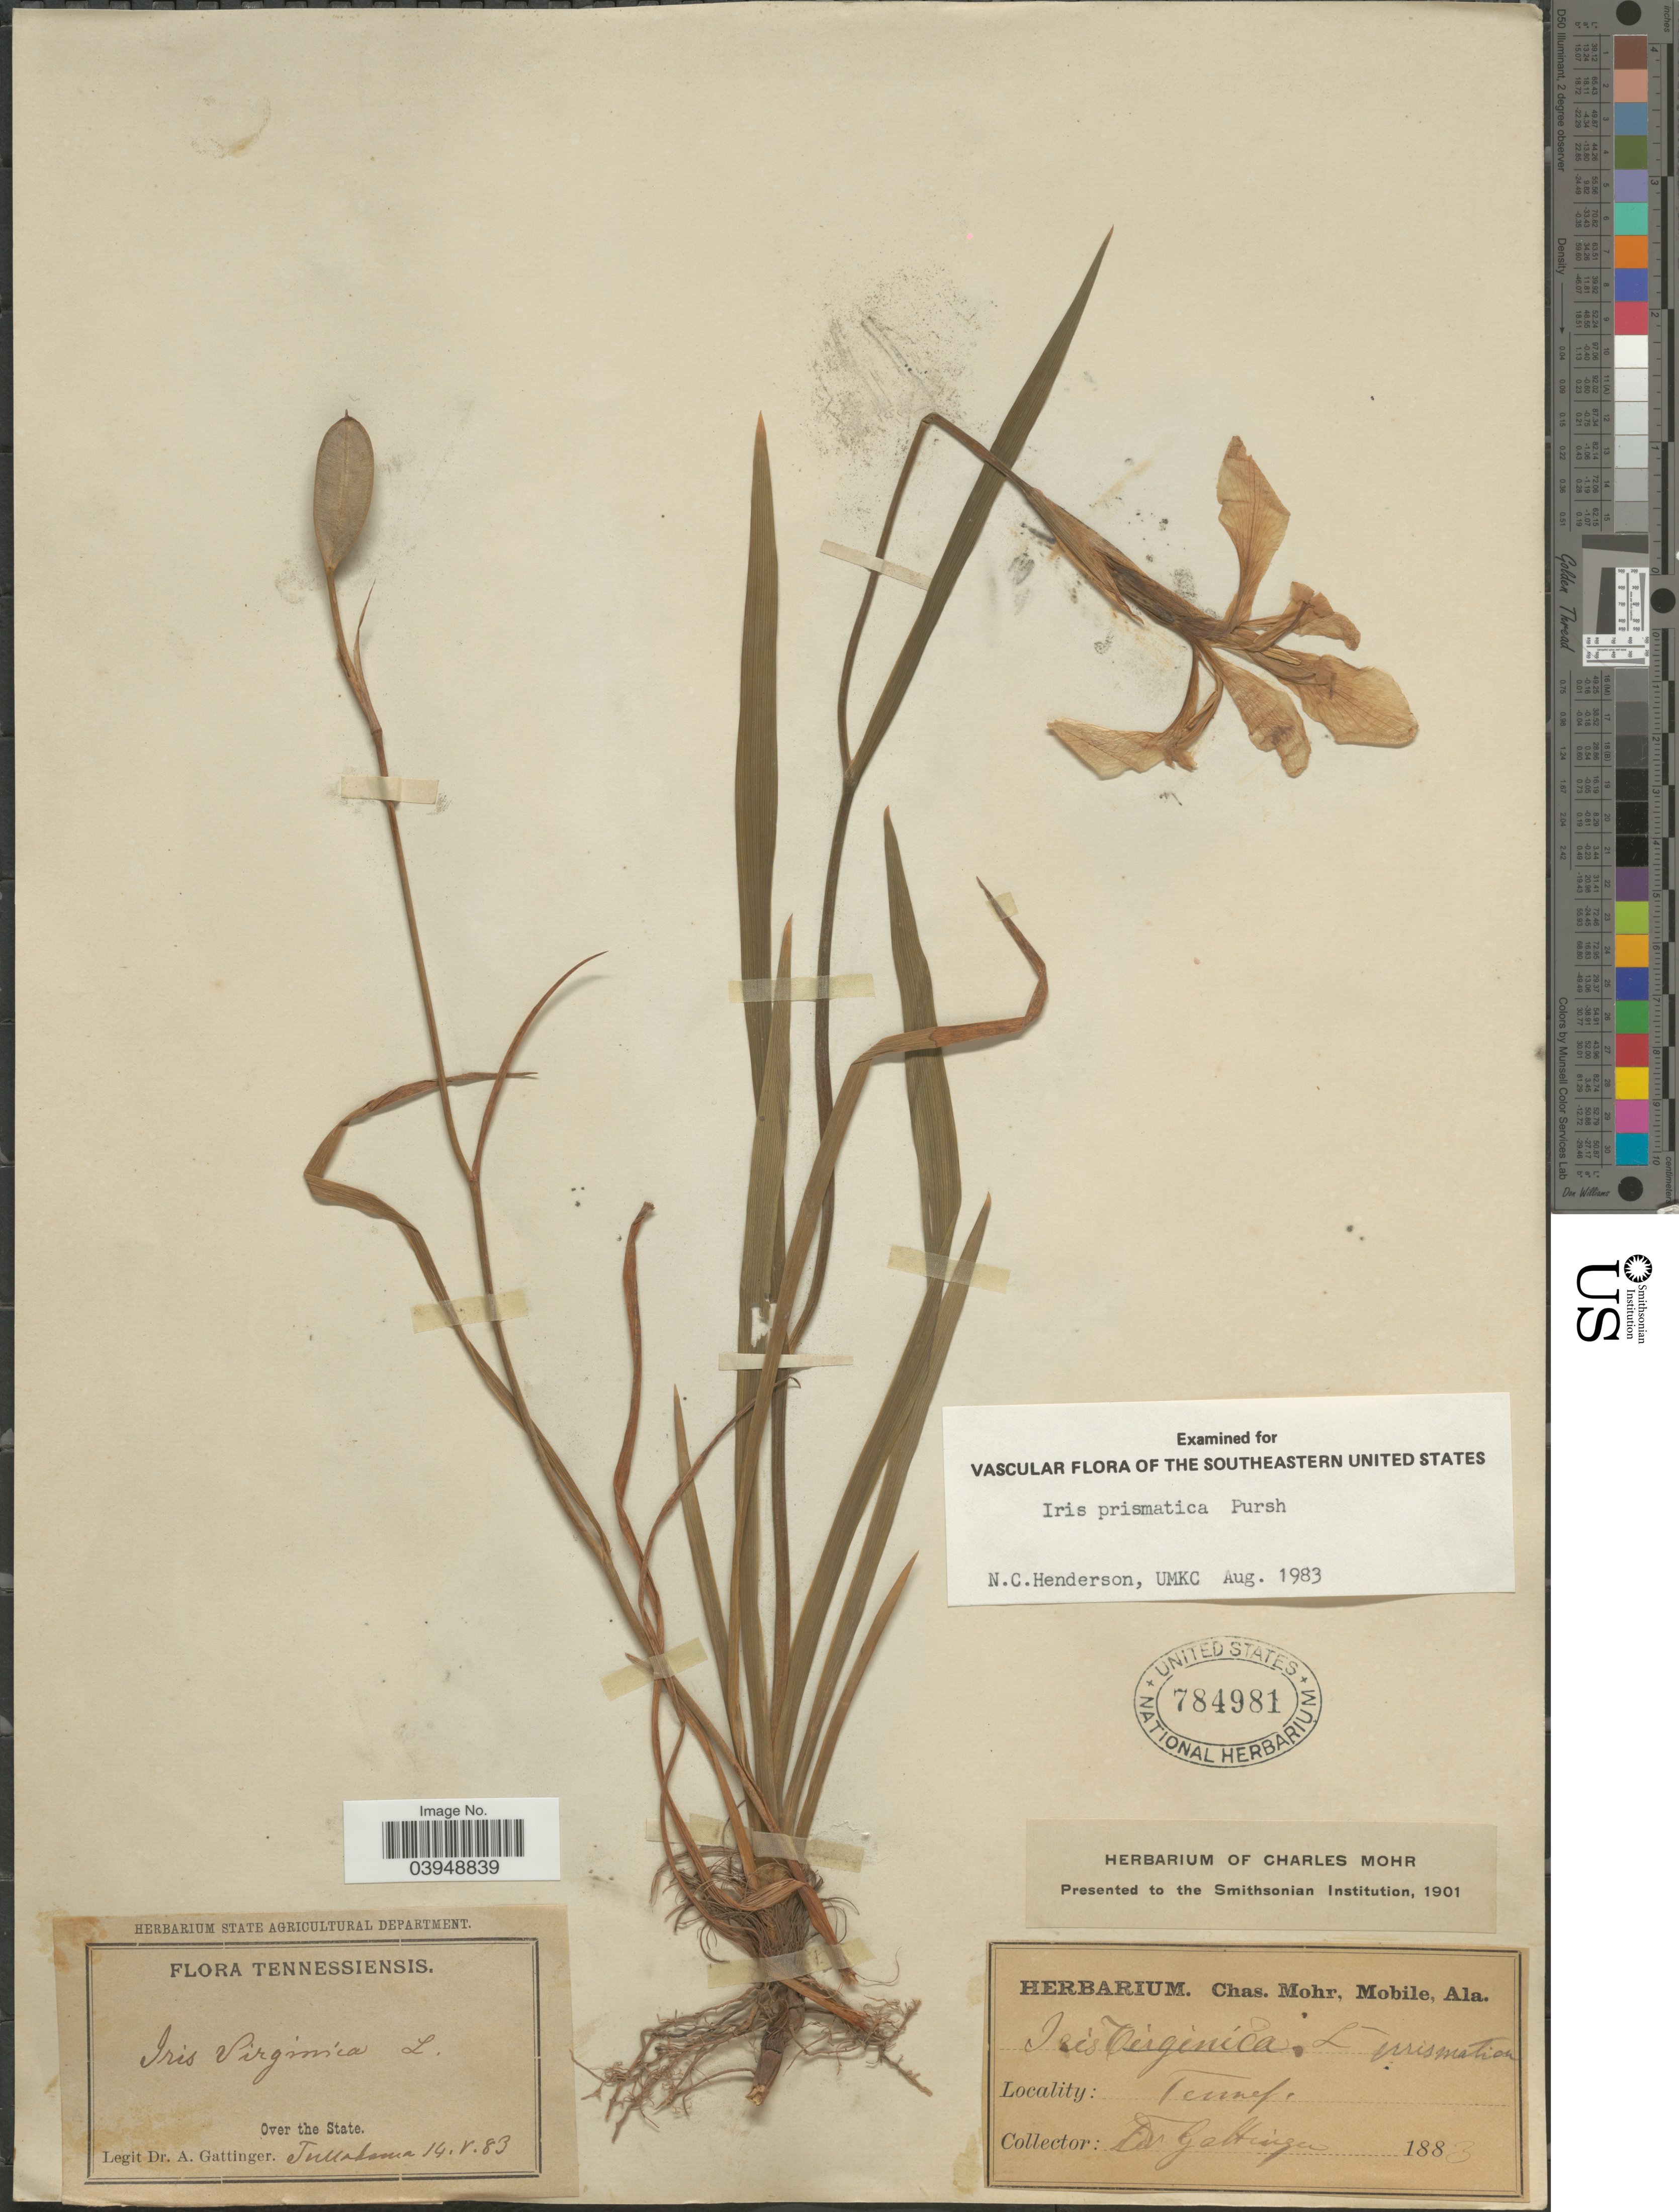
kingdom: Plantae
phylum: Tracheophyta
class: Liliopsida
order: Asparagales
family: Iridaceae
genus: Iris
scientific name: Iris prismatica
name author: Pursh ex Ker Gawl.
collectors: A. Gattinger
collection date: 1883-05-14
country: United States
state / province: Tennessee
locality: Over the State. Tullahoma.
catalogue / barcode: US 784981